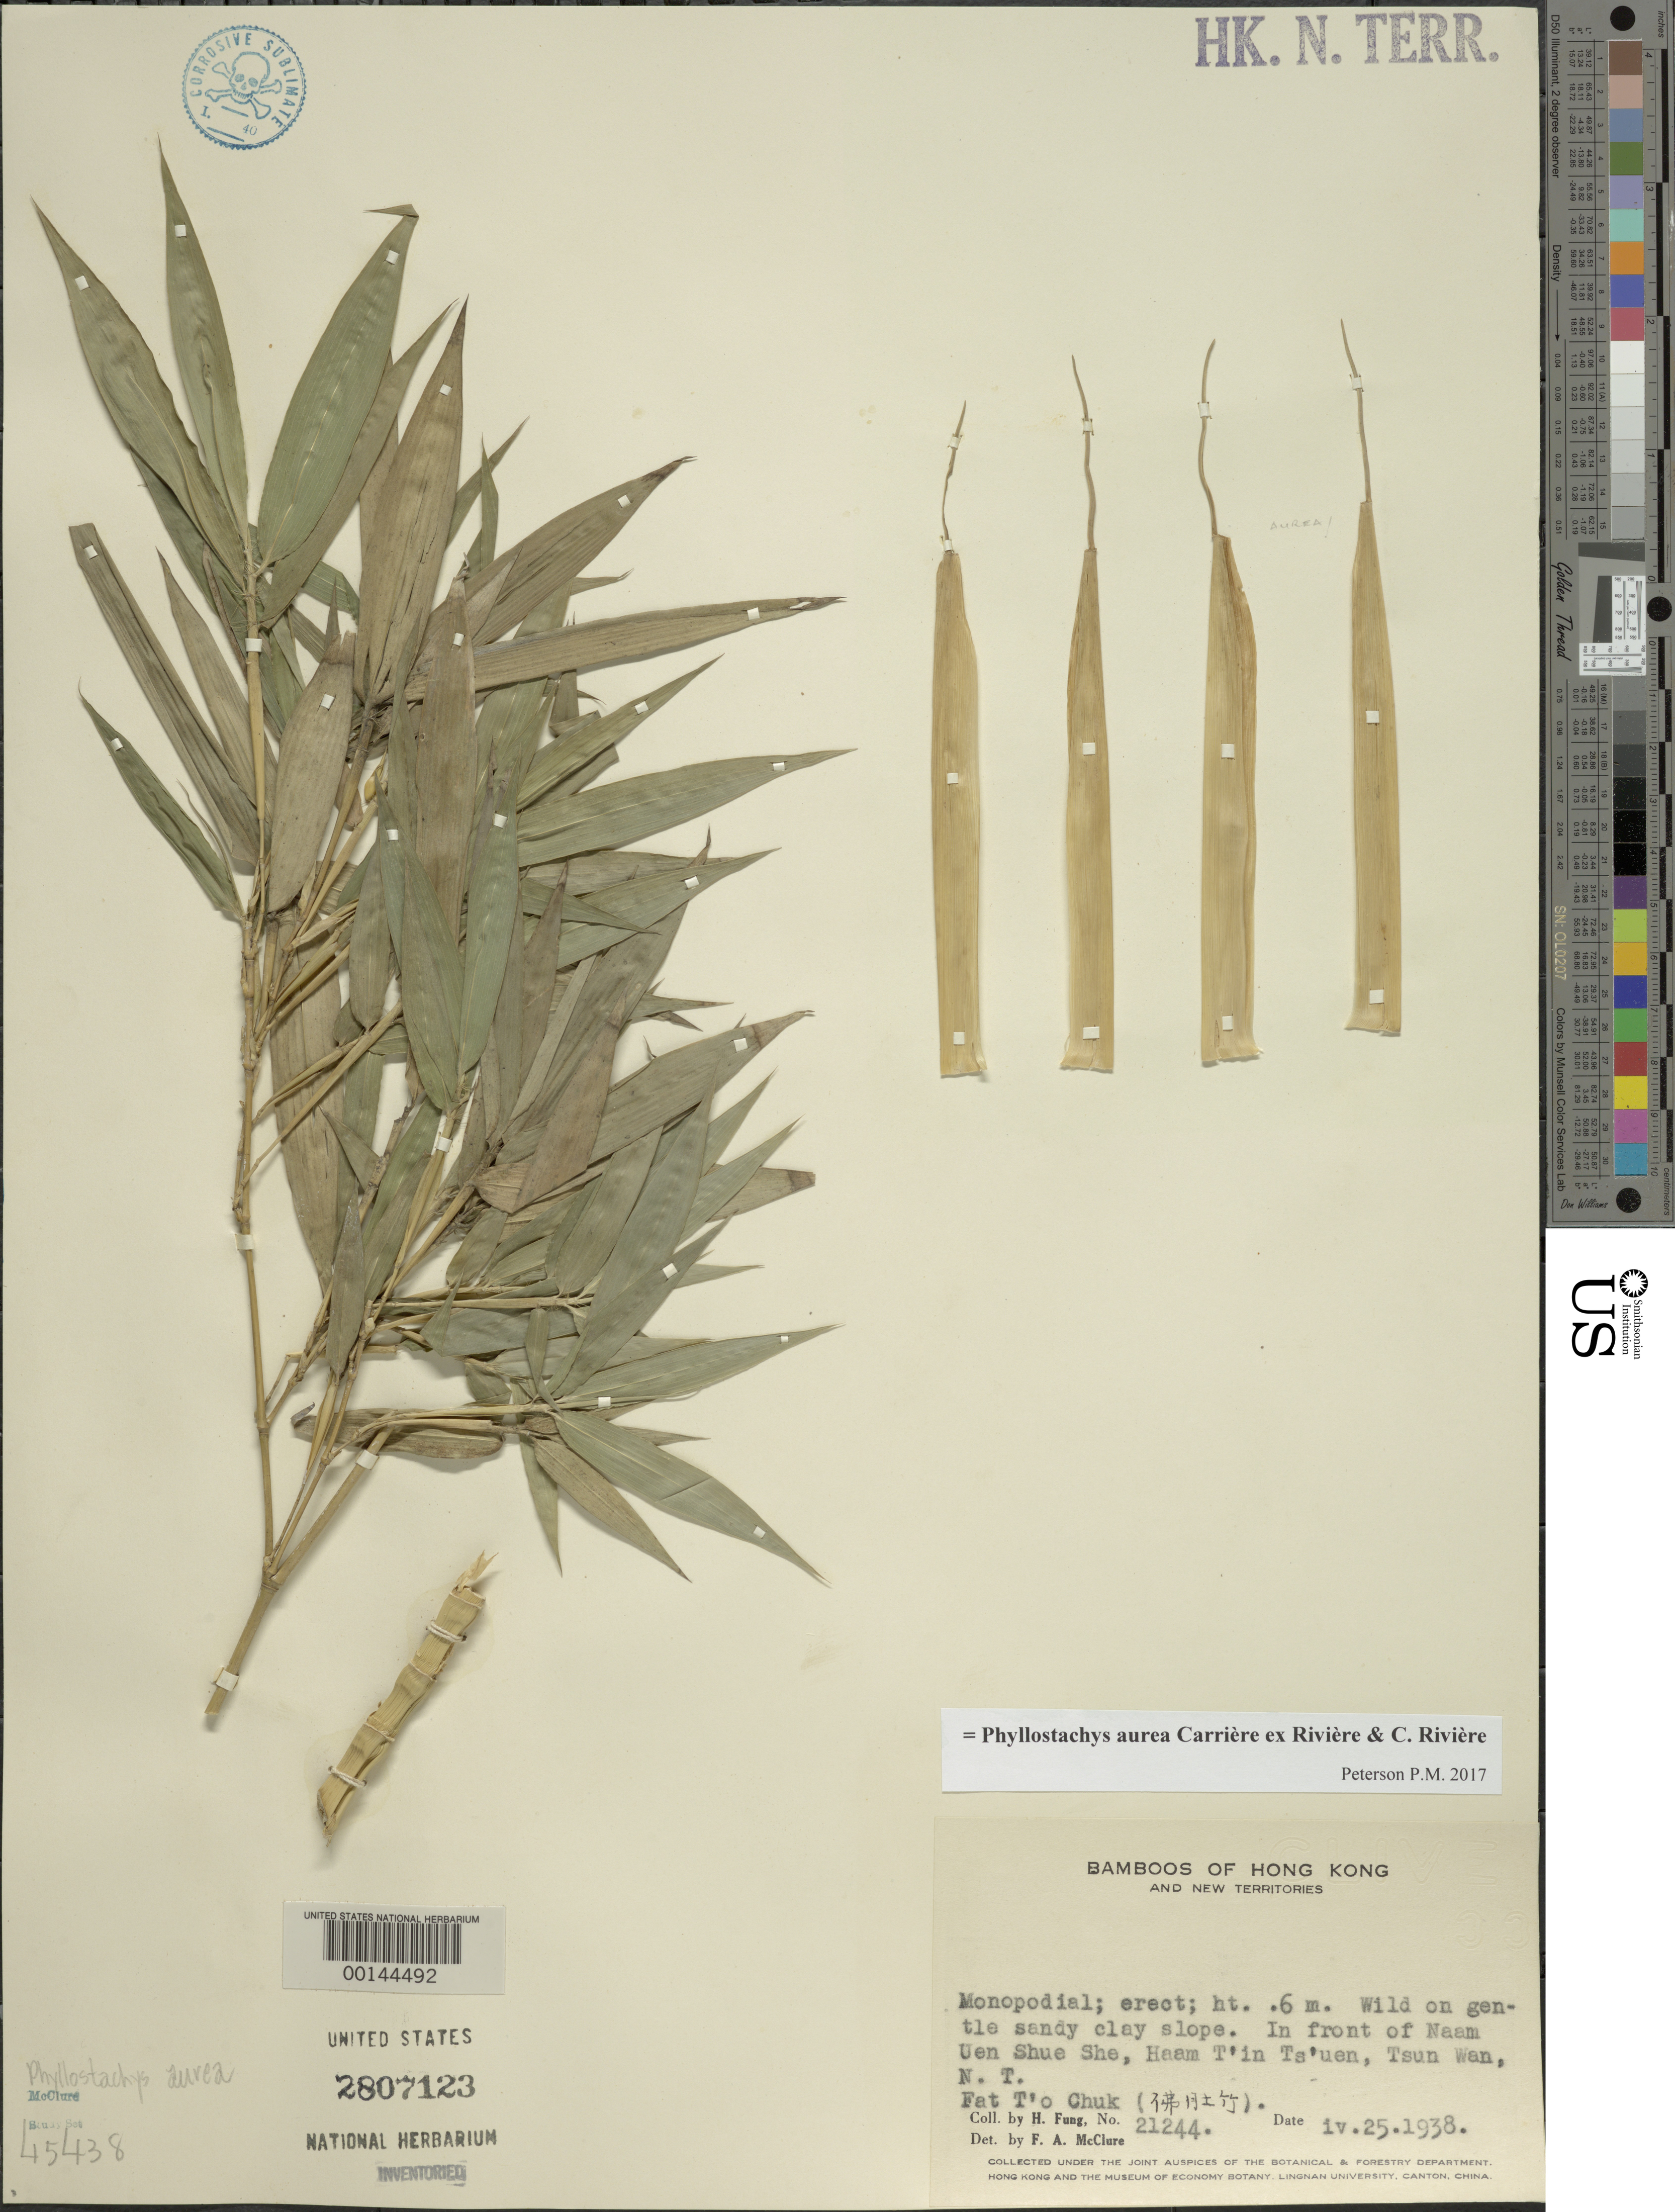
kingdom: Plantae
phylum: Tracheophyta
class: Liliopsida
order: Poales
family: Poaceae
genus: Phyllostachys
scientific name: Phyllostachys aurea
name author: Rivière & C. Rivière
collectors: H. L. Fung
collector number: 21244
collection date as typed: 25 Apr 1938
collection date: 1938-04-25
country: China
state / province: Hong Kong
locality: Naam uen shue she, haan t'in ts'uen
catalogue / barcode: US 2807123